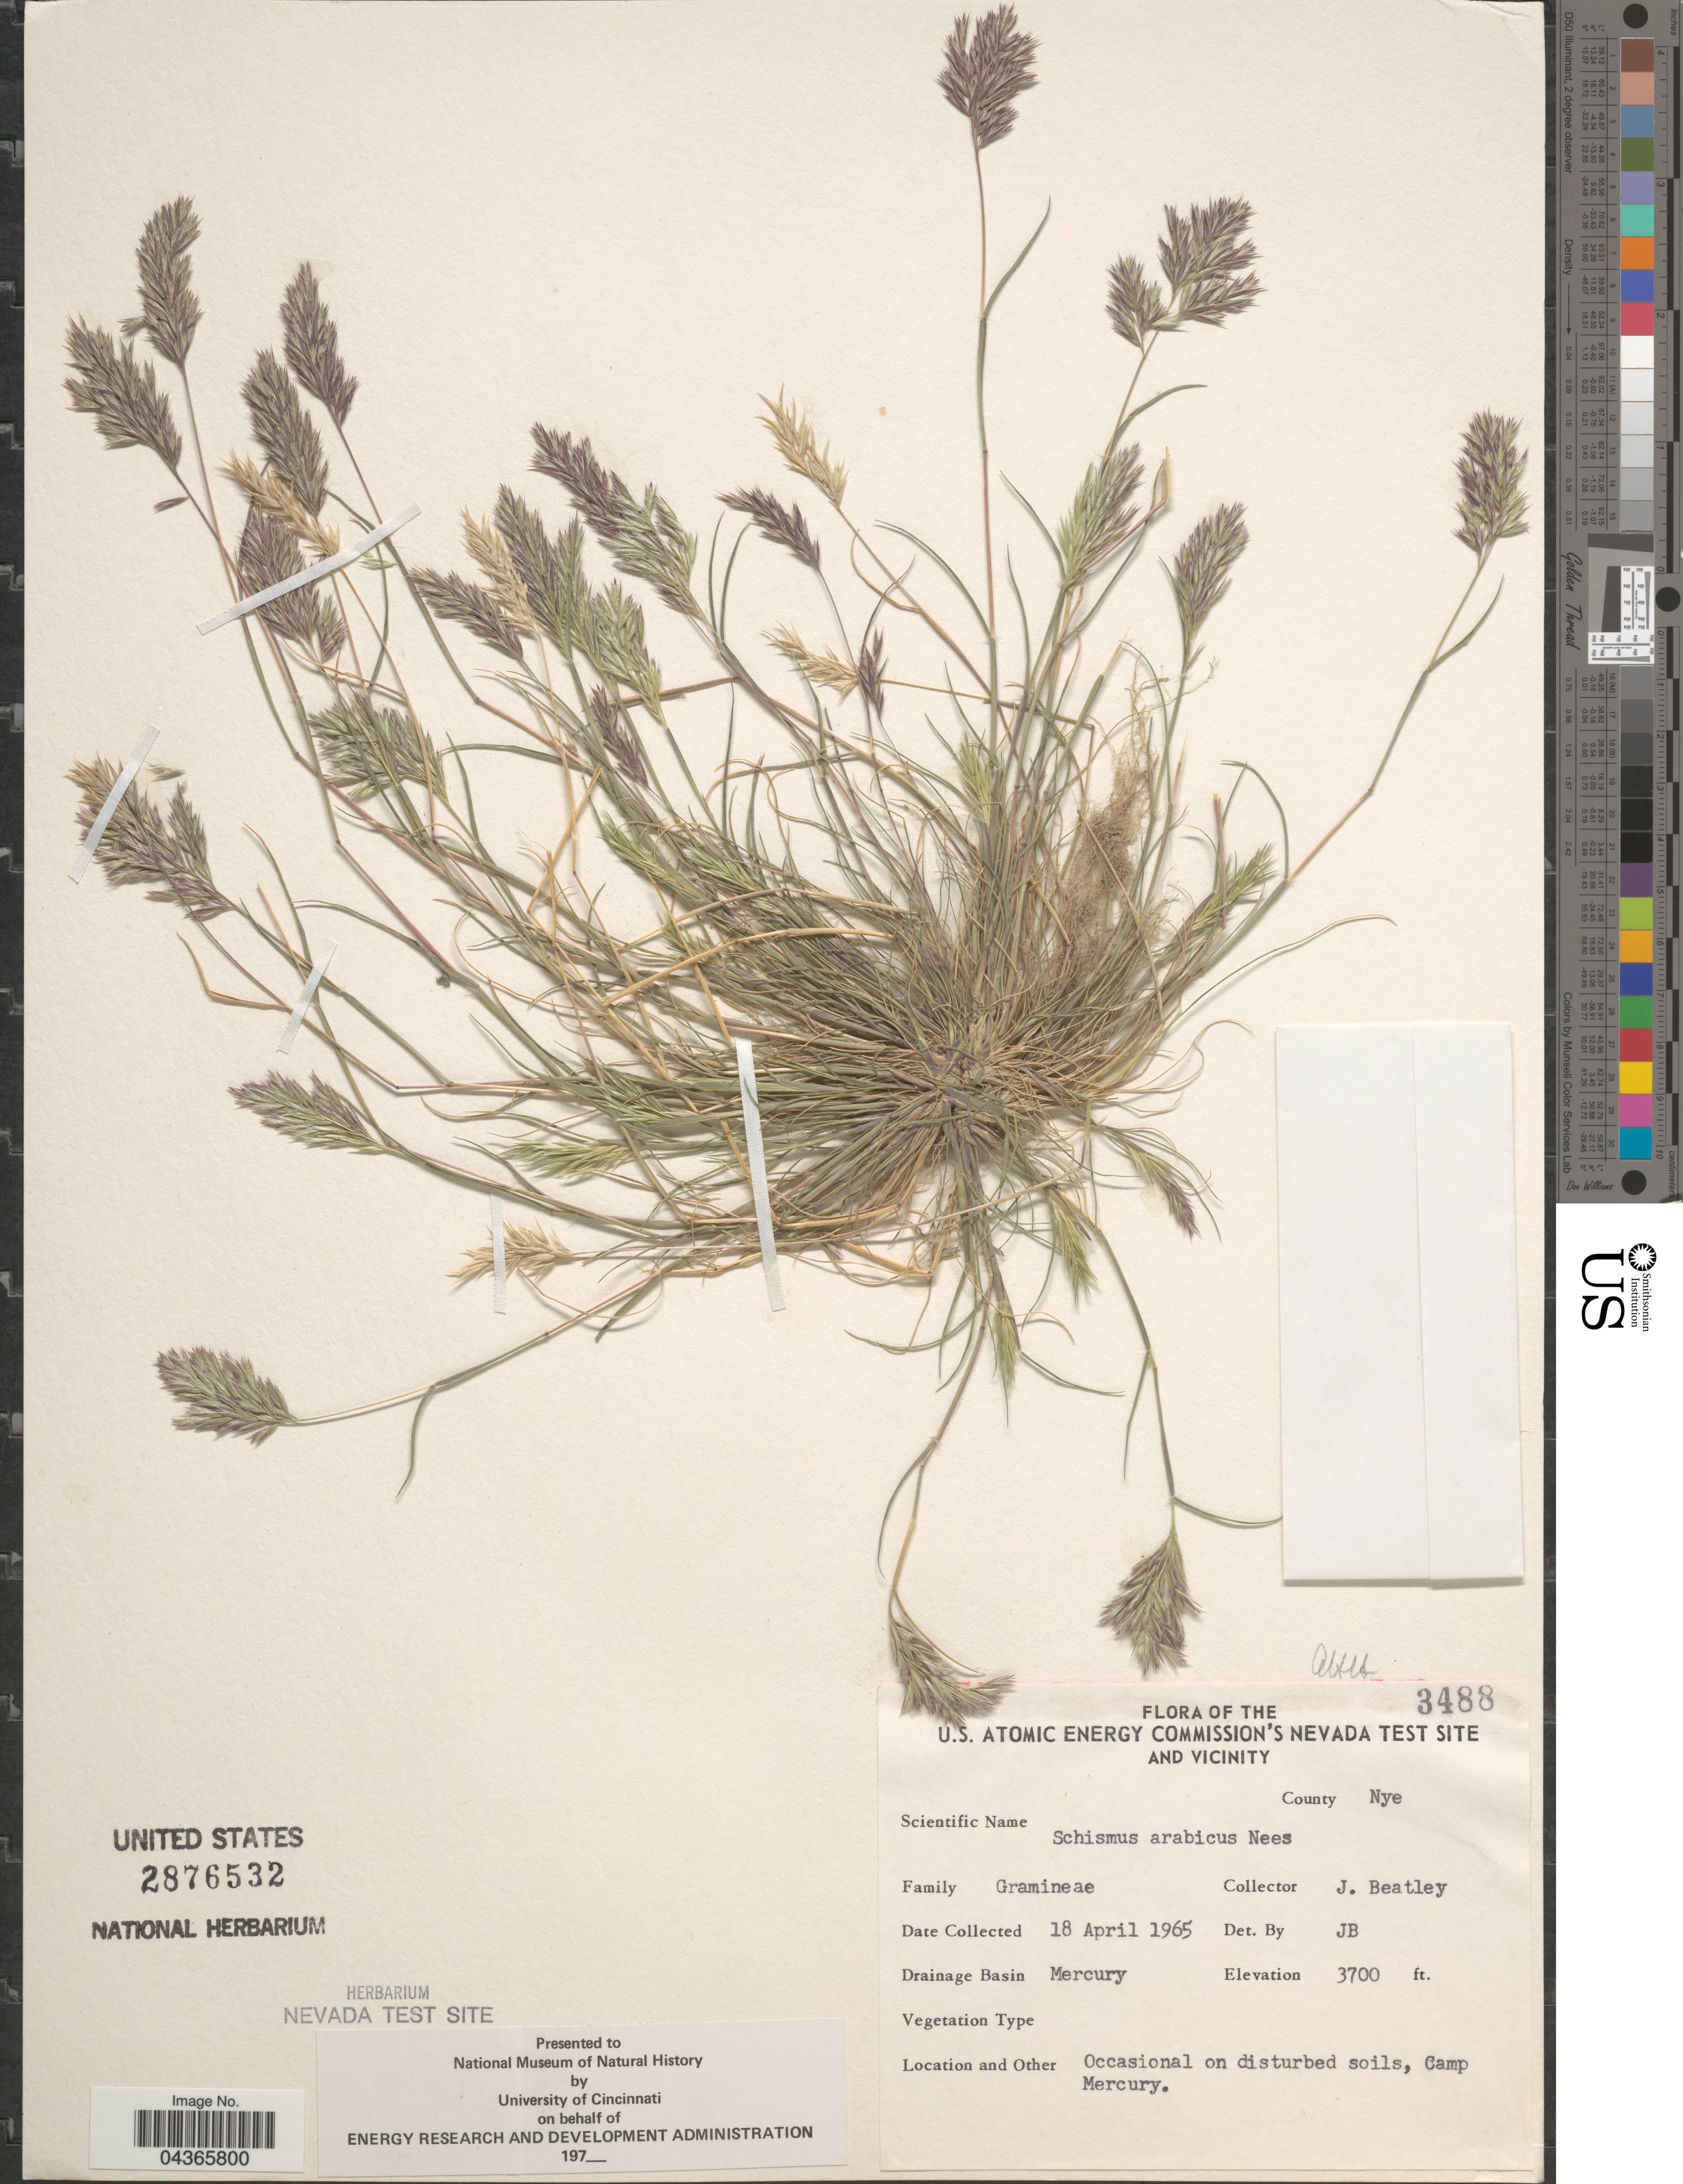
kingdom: Plantae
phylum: Tracheophyta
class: Liliopsida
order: Poales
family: Poaceae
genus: Schismus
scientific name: Schismus arabicus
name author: Nees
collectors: J. C. Beatley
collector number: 3488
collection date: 1965-04-18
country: United States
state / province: Nevada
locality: U. S. Atomic Energy Commission's Nevada Test Site and vicinity. County Nye. Drainage Basin Mercury. Occasional on disturbed soils, Camp Mercury.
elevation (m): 1128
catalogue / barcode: US 2876532